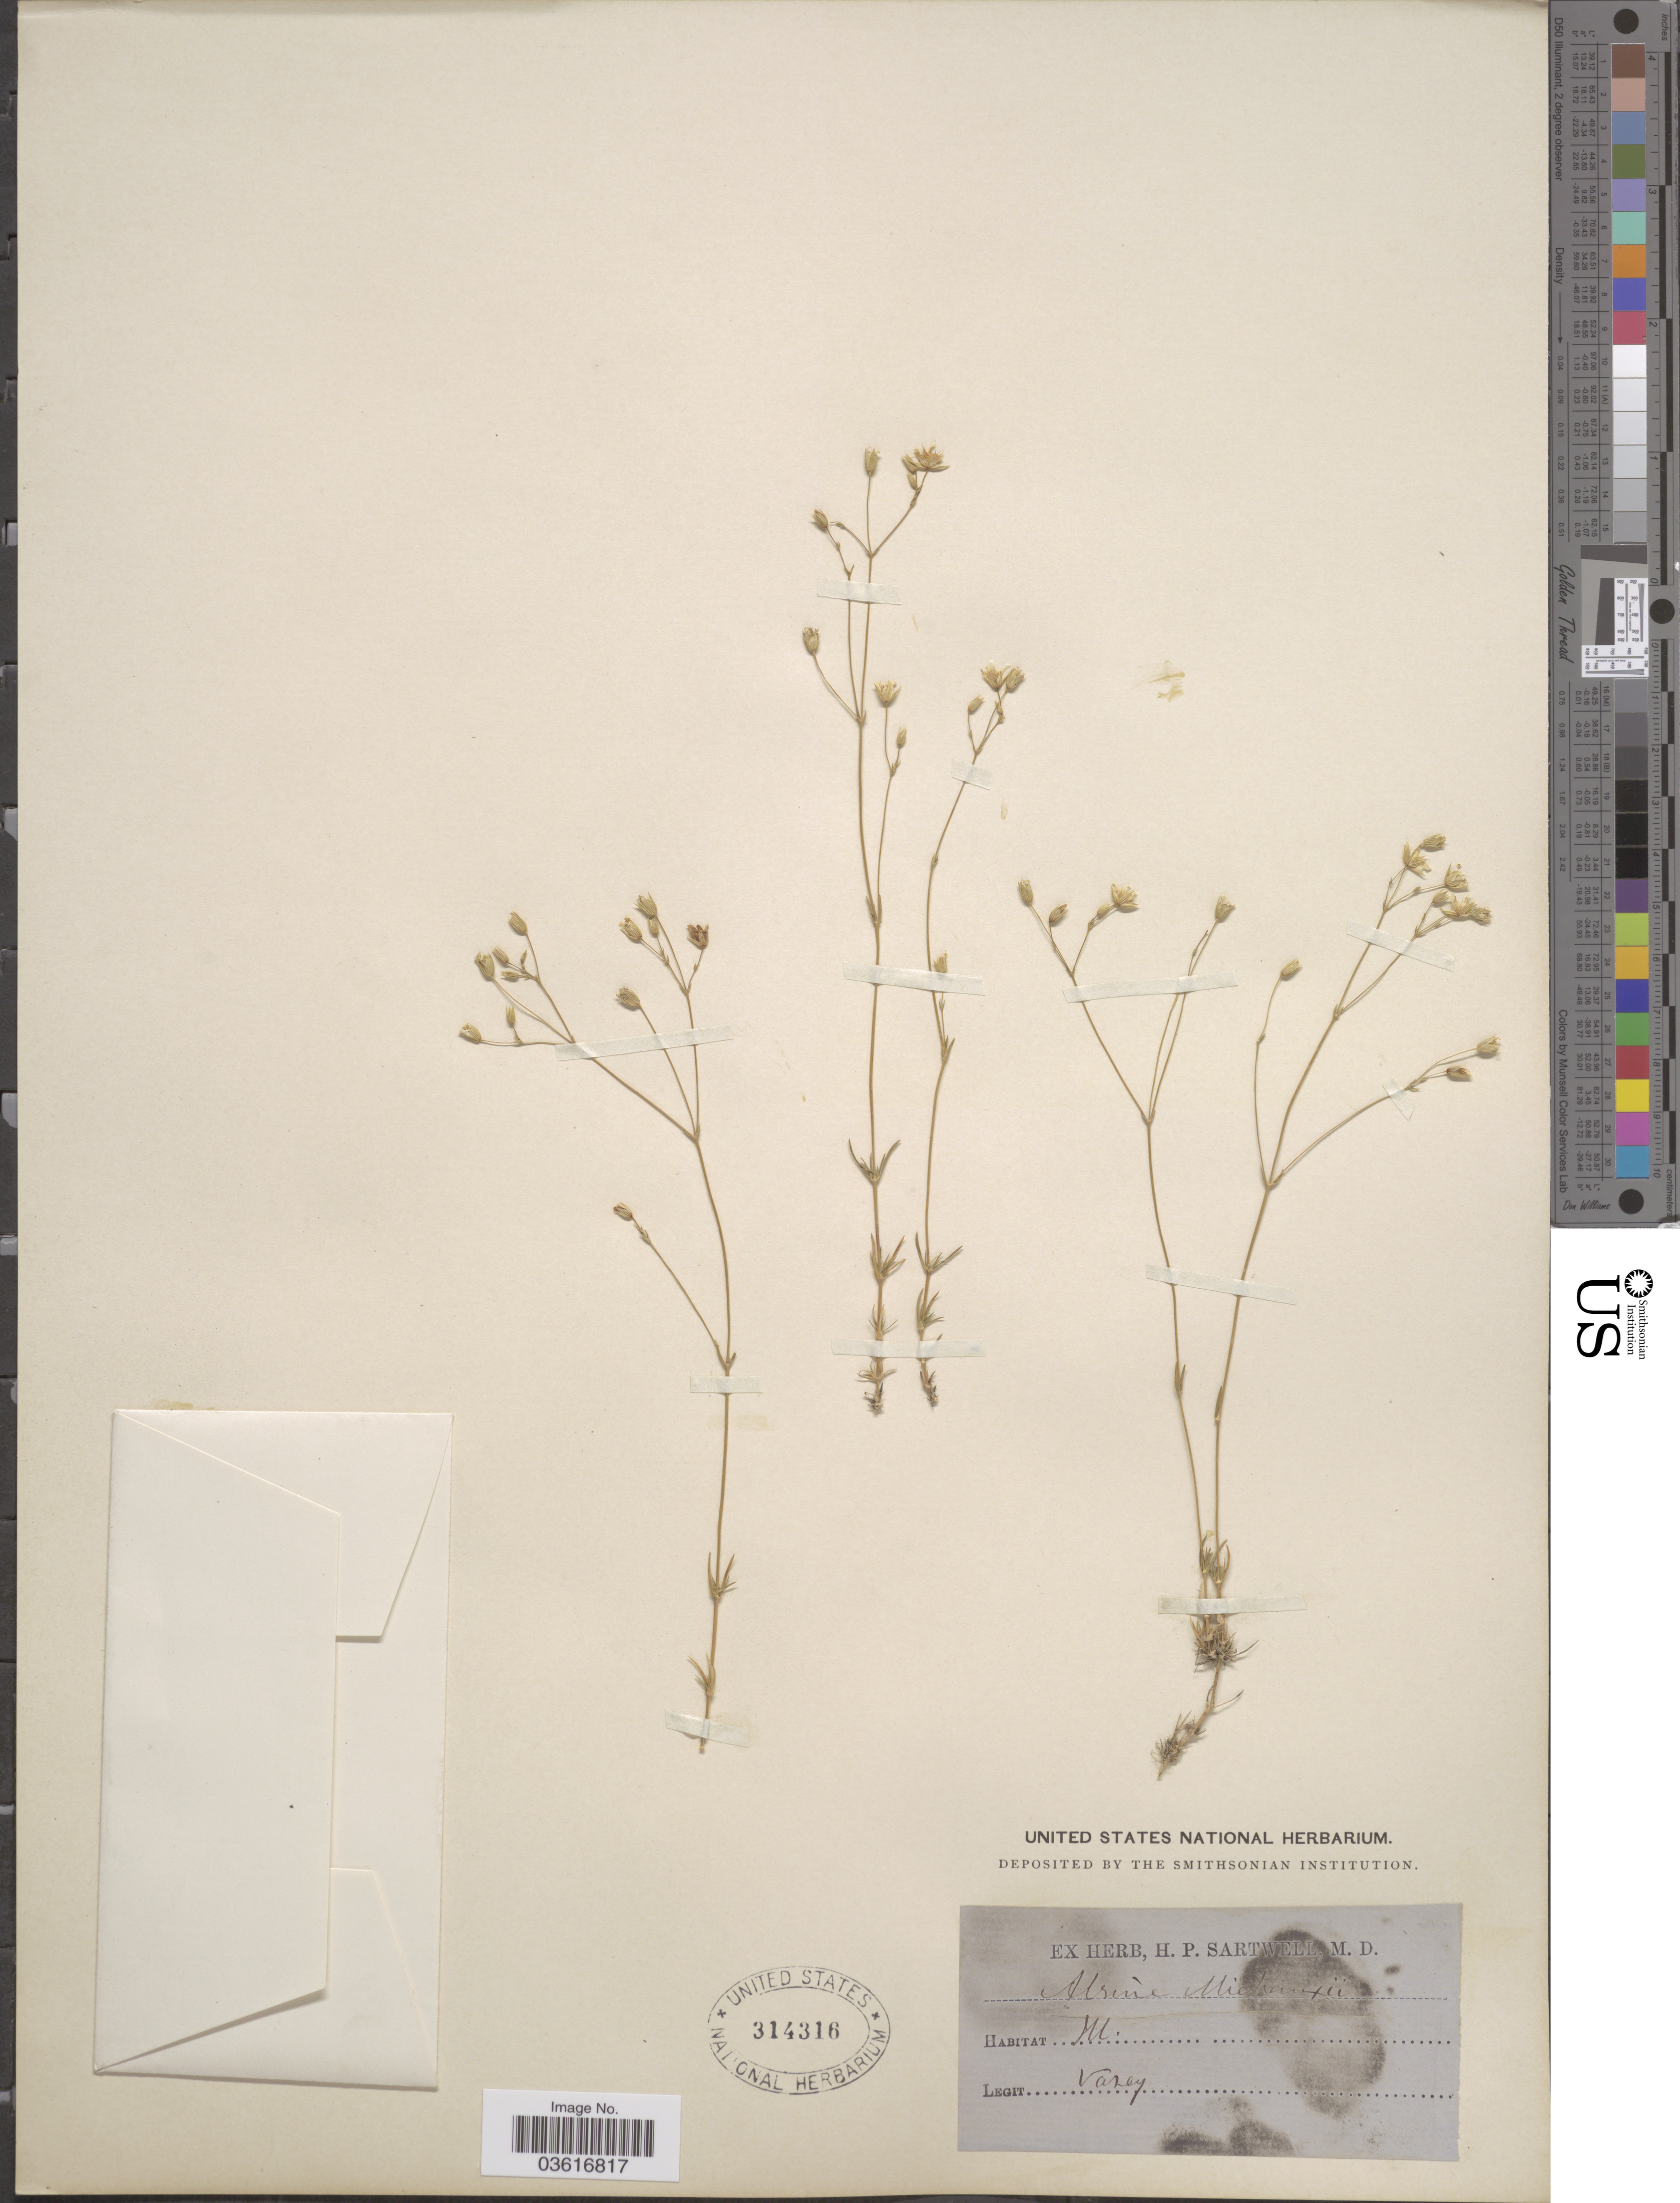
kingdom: Plantae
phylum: Tracheophyta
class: Magnoliopsida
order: Caryophyllales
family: Caryophyllaceae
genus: Minuartia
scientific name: Minuartia stricta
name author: (Sw.) Hiern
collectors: Vasey, --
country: United States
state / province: Illinois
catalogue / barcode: US 314316